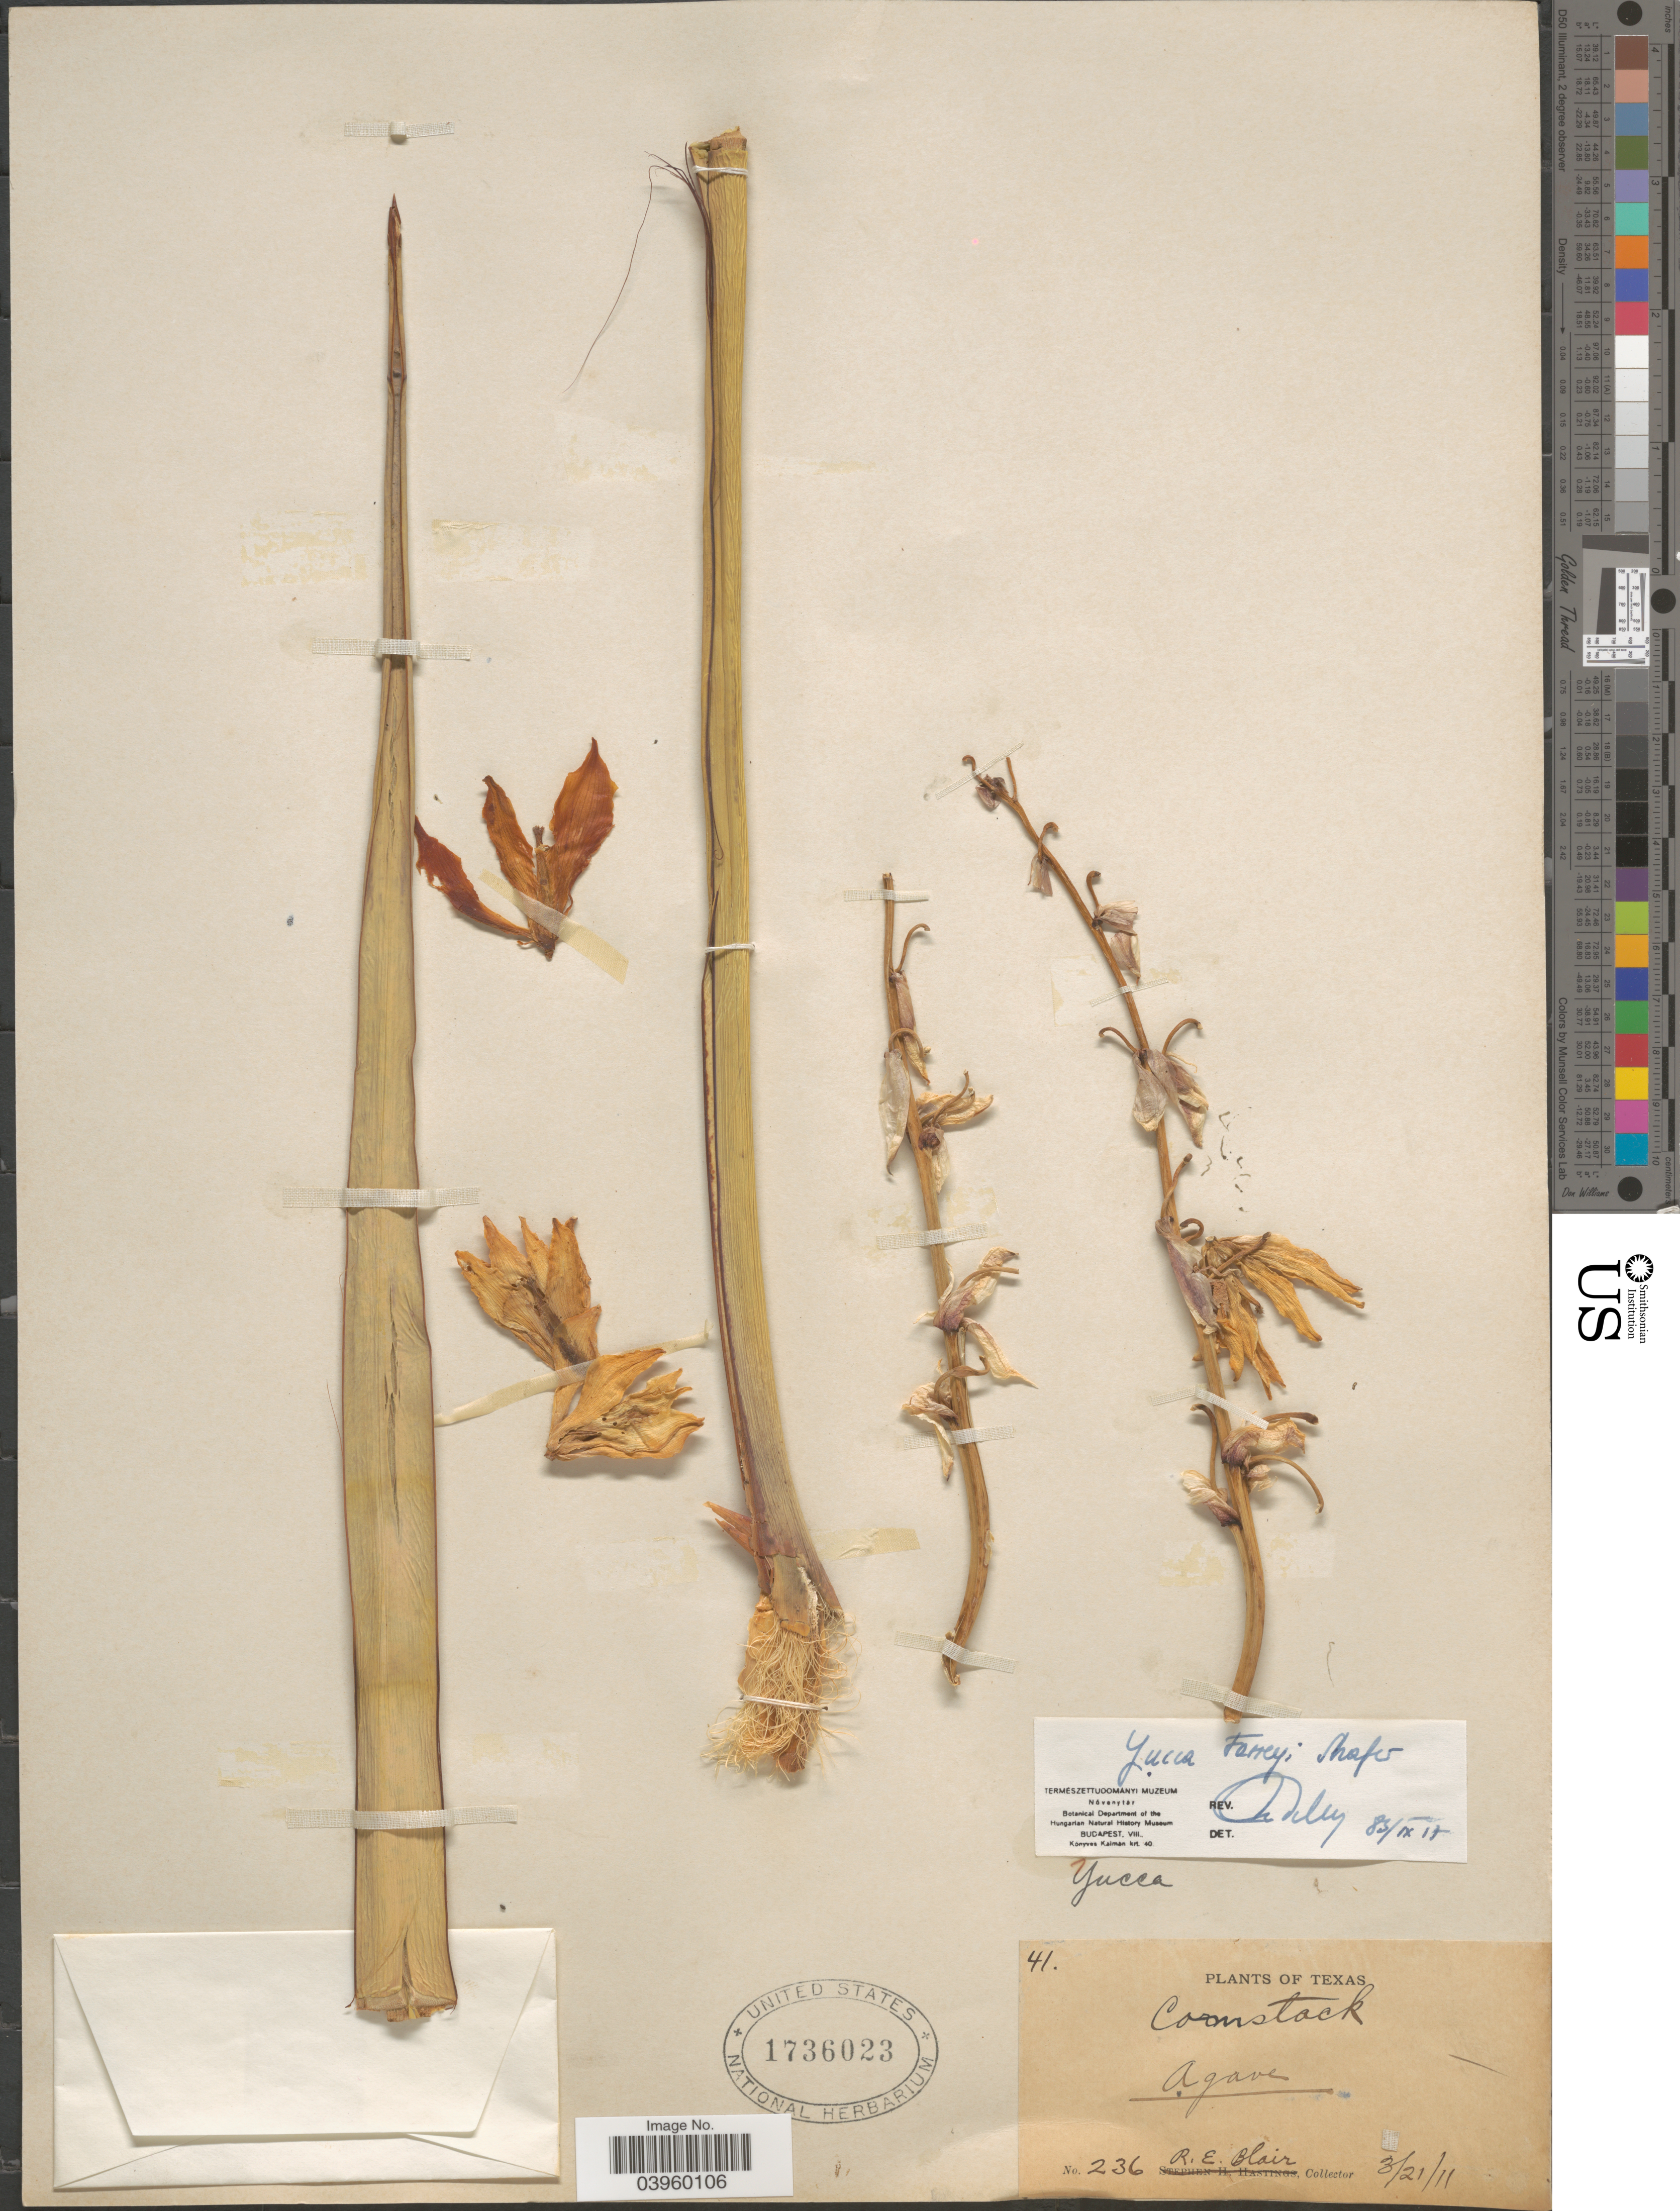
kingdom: Plantae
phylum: Tracheophyta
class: Liliopsida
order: Asparagales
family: Asparagaceae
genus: Yucca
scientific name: Yucca torreyi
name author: Shafer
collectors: R. Blair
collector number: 236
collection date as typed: Transcribed d/m/y: 21/3/11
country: United States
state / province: Texas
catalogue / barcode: US 1736023